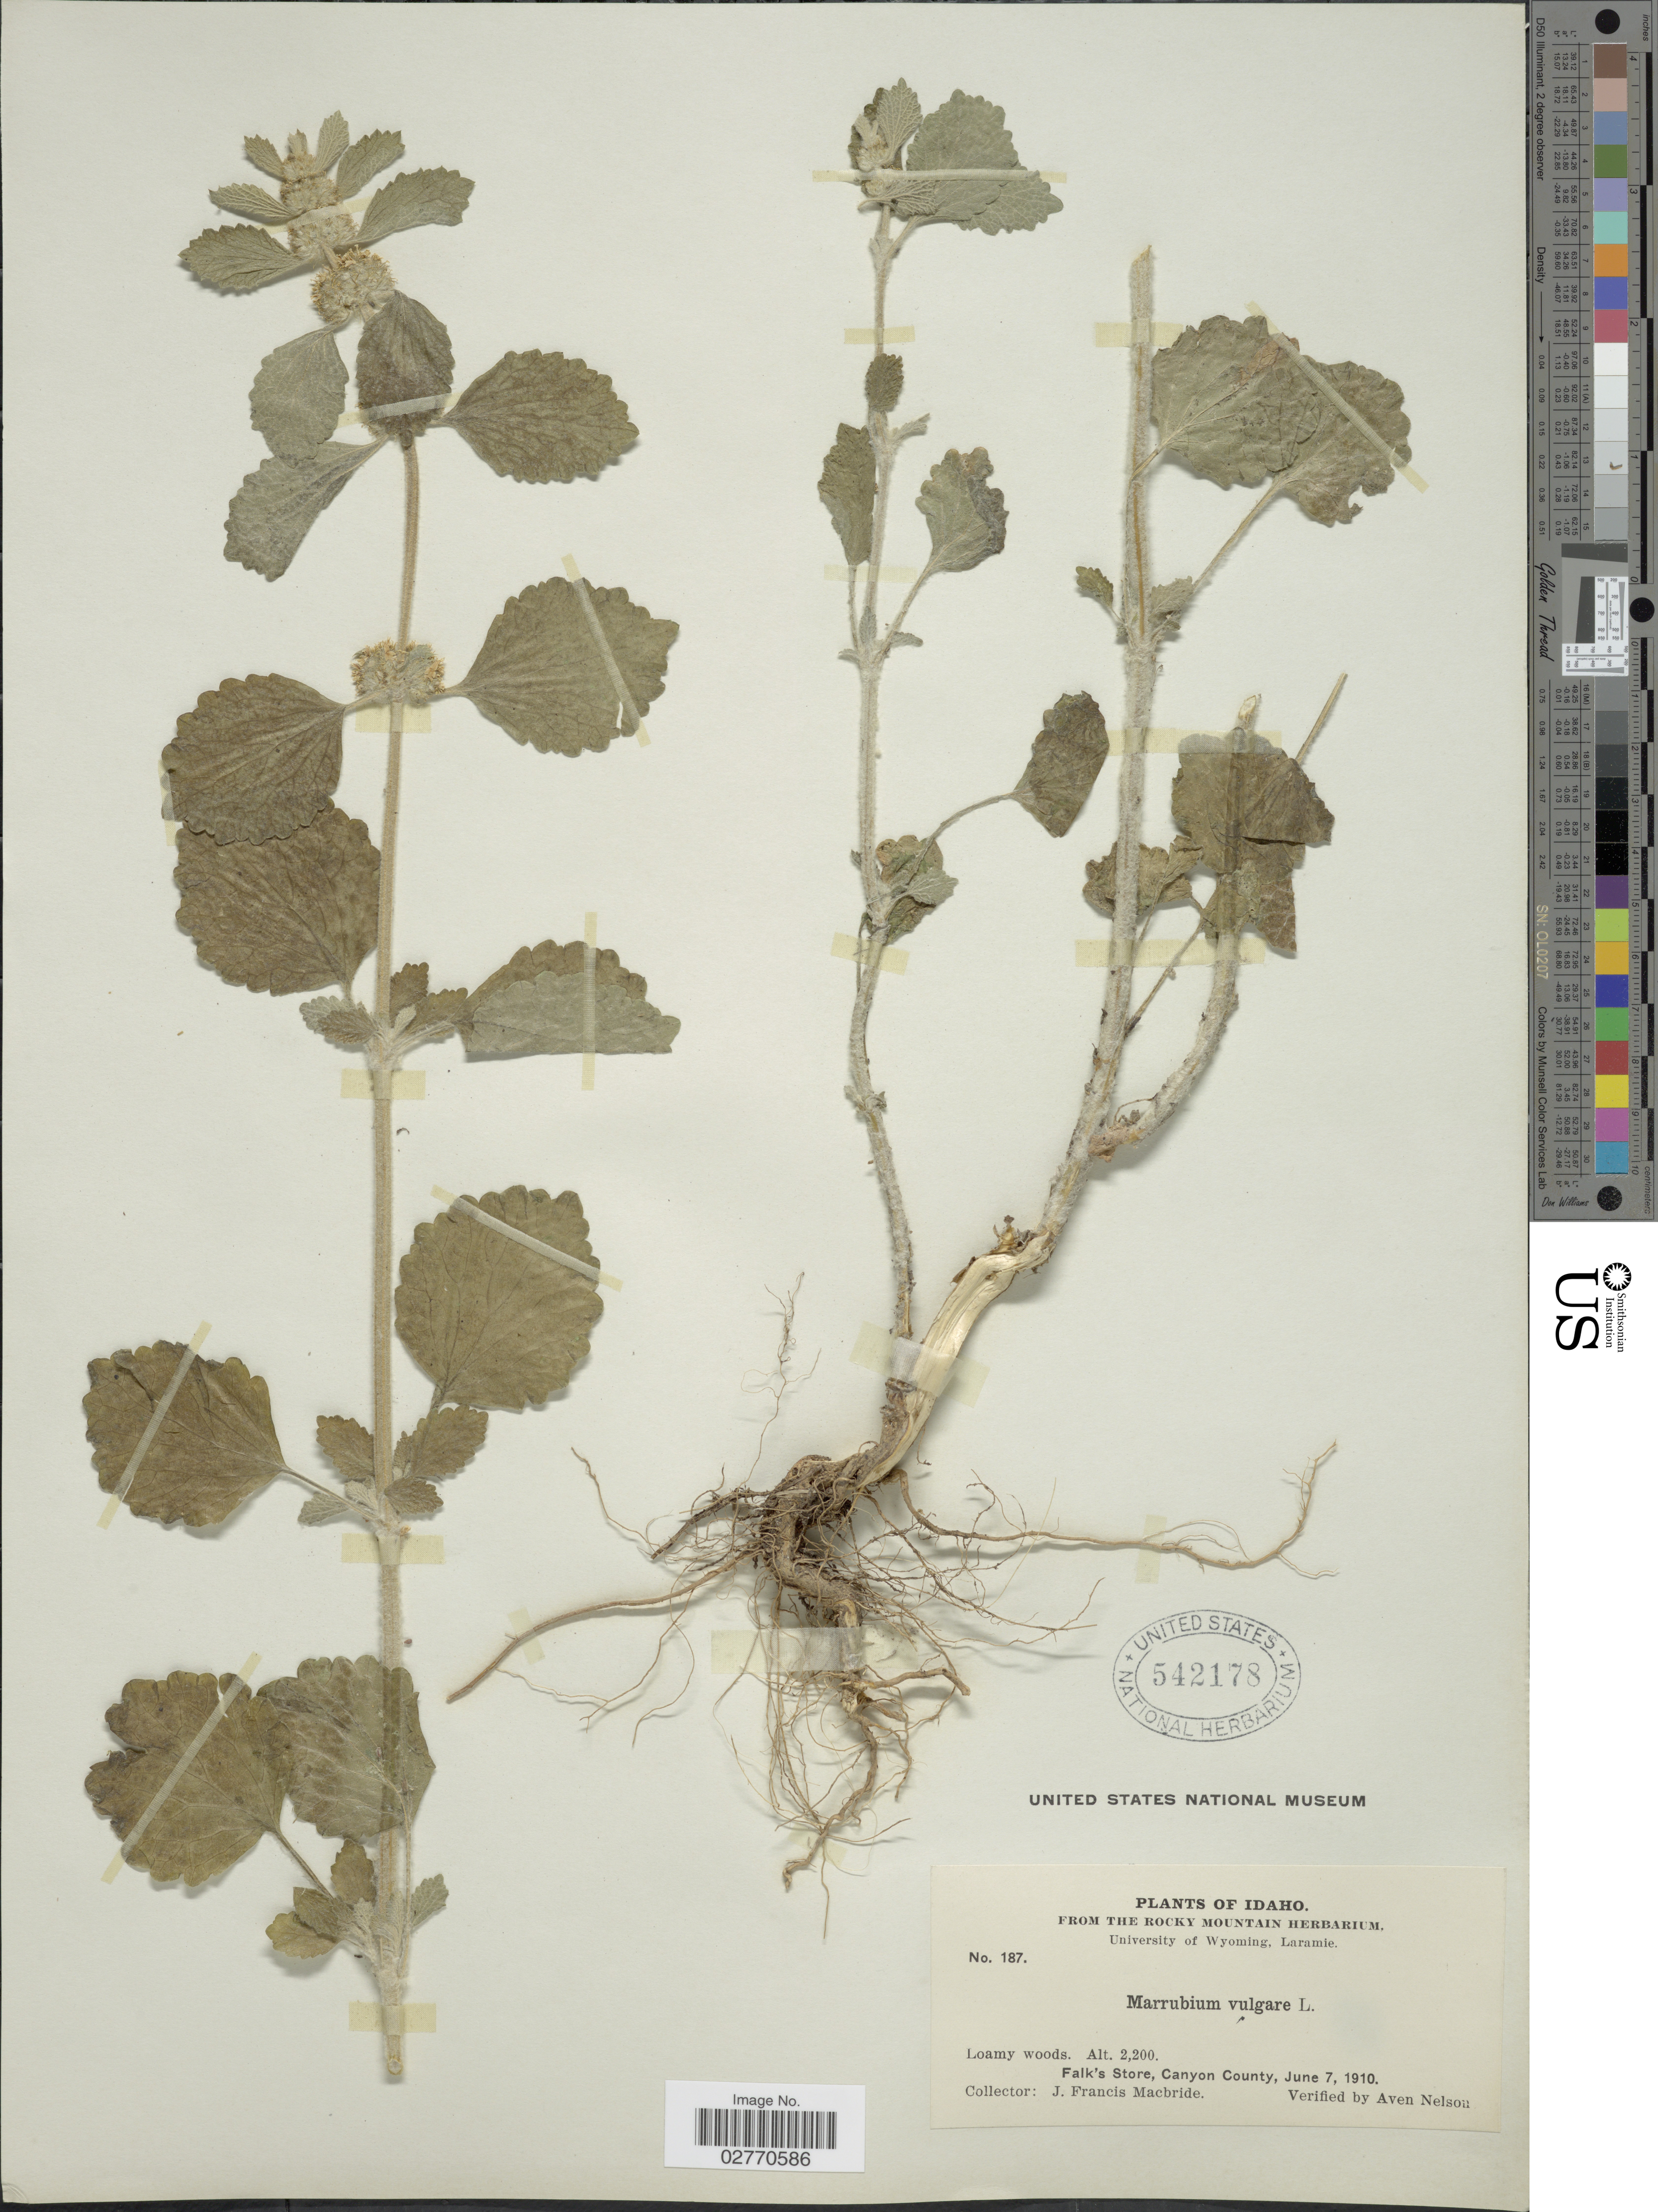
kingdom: Plantae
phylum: Tracheophyta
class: Magnoliopsida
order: Lamiales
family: Lamiaceae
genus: Marrubium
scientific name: Marrubium vulgare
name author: L.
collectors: J. F. Macbride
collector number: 187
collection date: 1910-06-07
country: United States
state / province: Idaho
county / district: Canyon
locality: Falk's Store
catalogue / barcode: US 542178